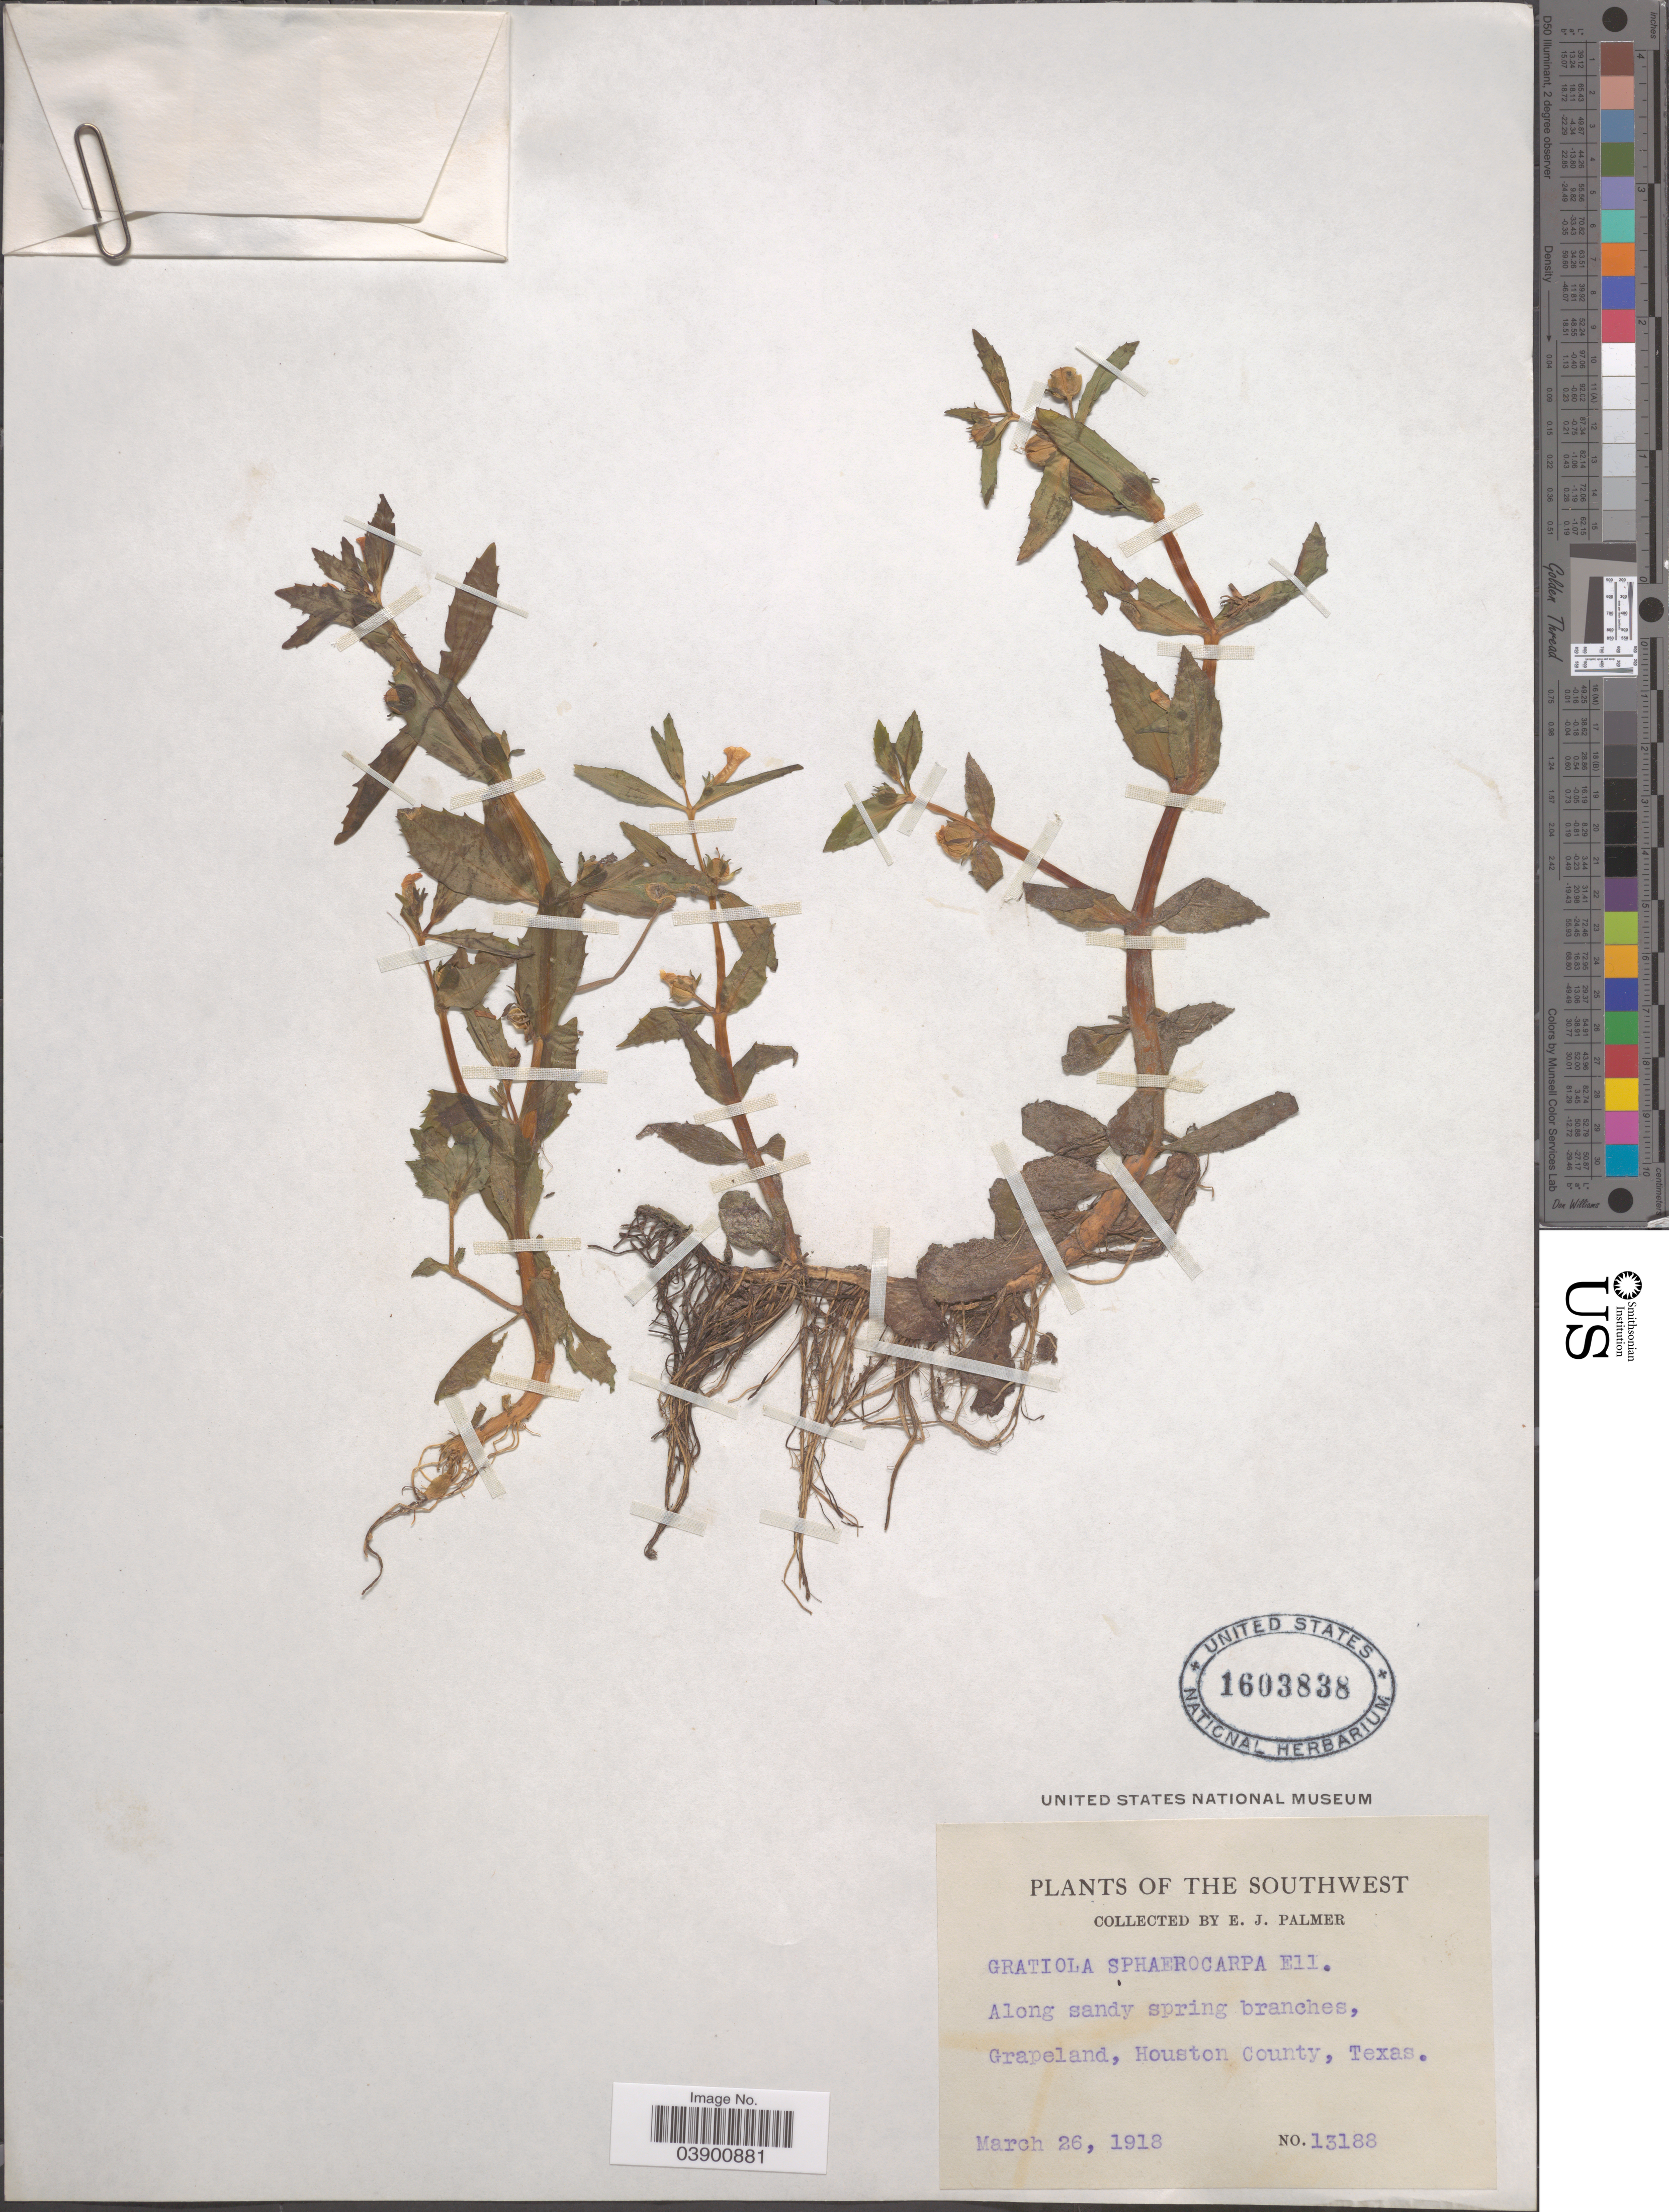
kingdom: Plantae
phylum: Tracheophyta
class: Magnoliopsida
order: Lamiales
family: Plantaginaceae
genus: Gratiola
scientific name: Gratiola virginiana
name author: L.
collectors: E. J. Palmer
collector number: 13188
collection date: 1918-03-26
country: United States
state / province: Texas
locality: The Southwest. Grapeland, Houston County.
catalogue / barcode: US 1603838